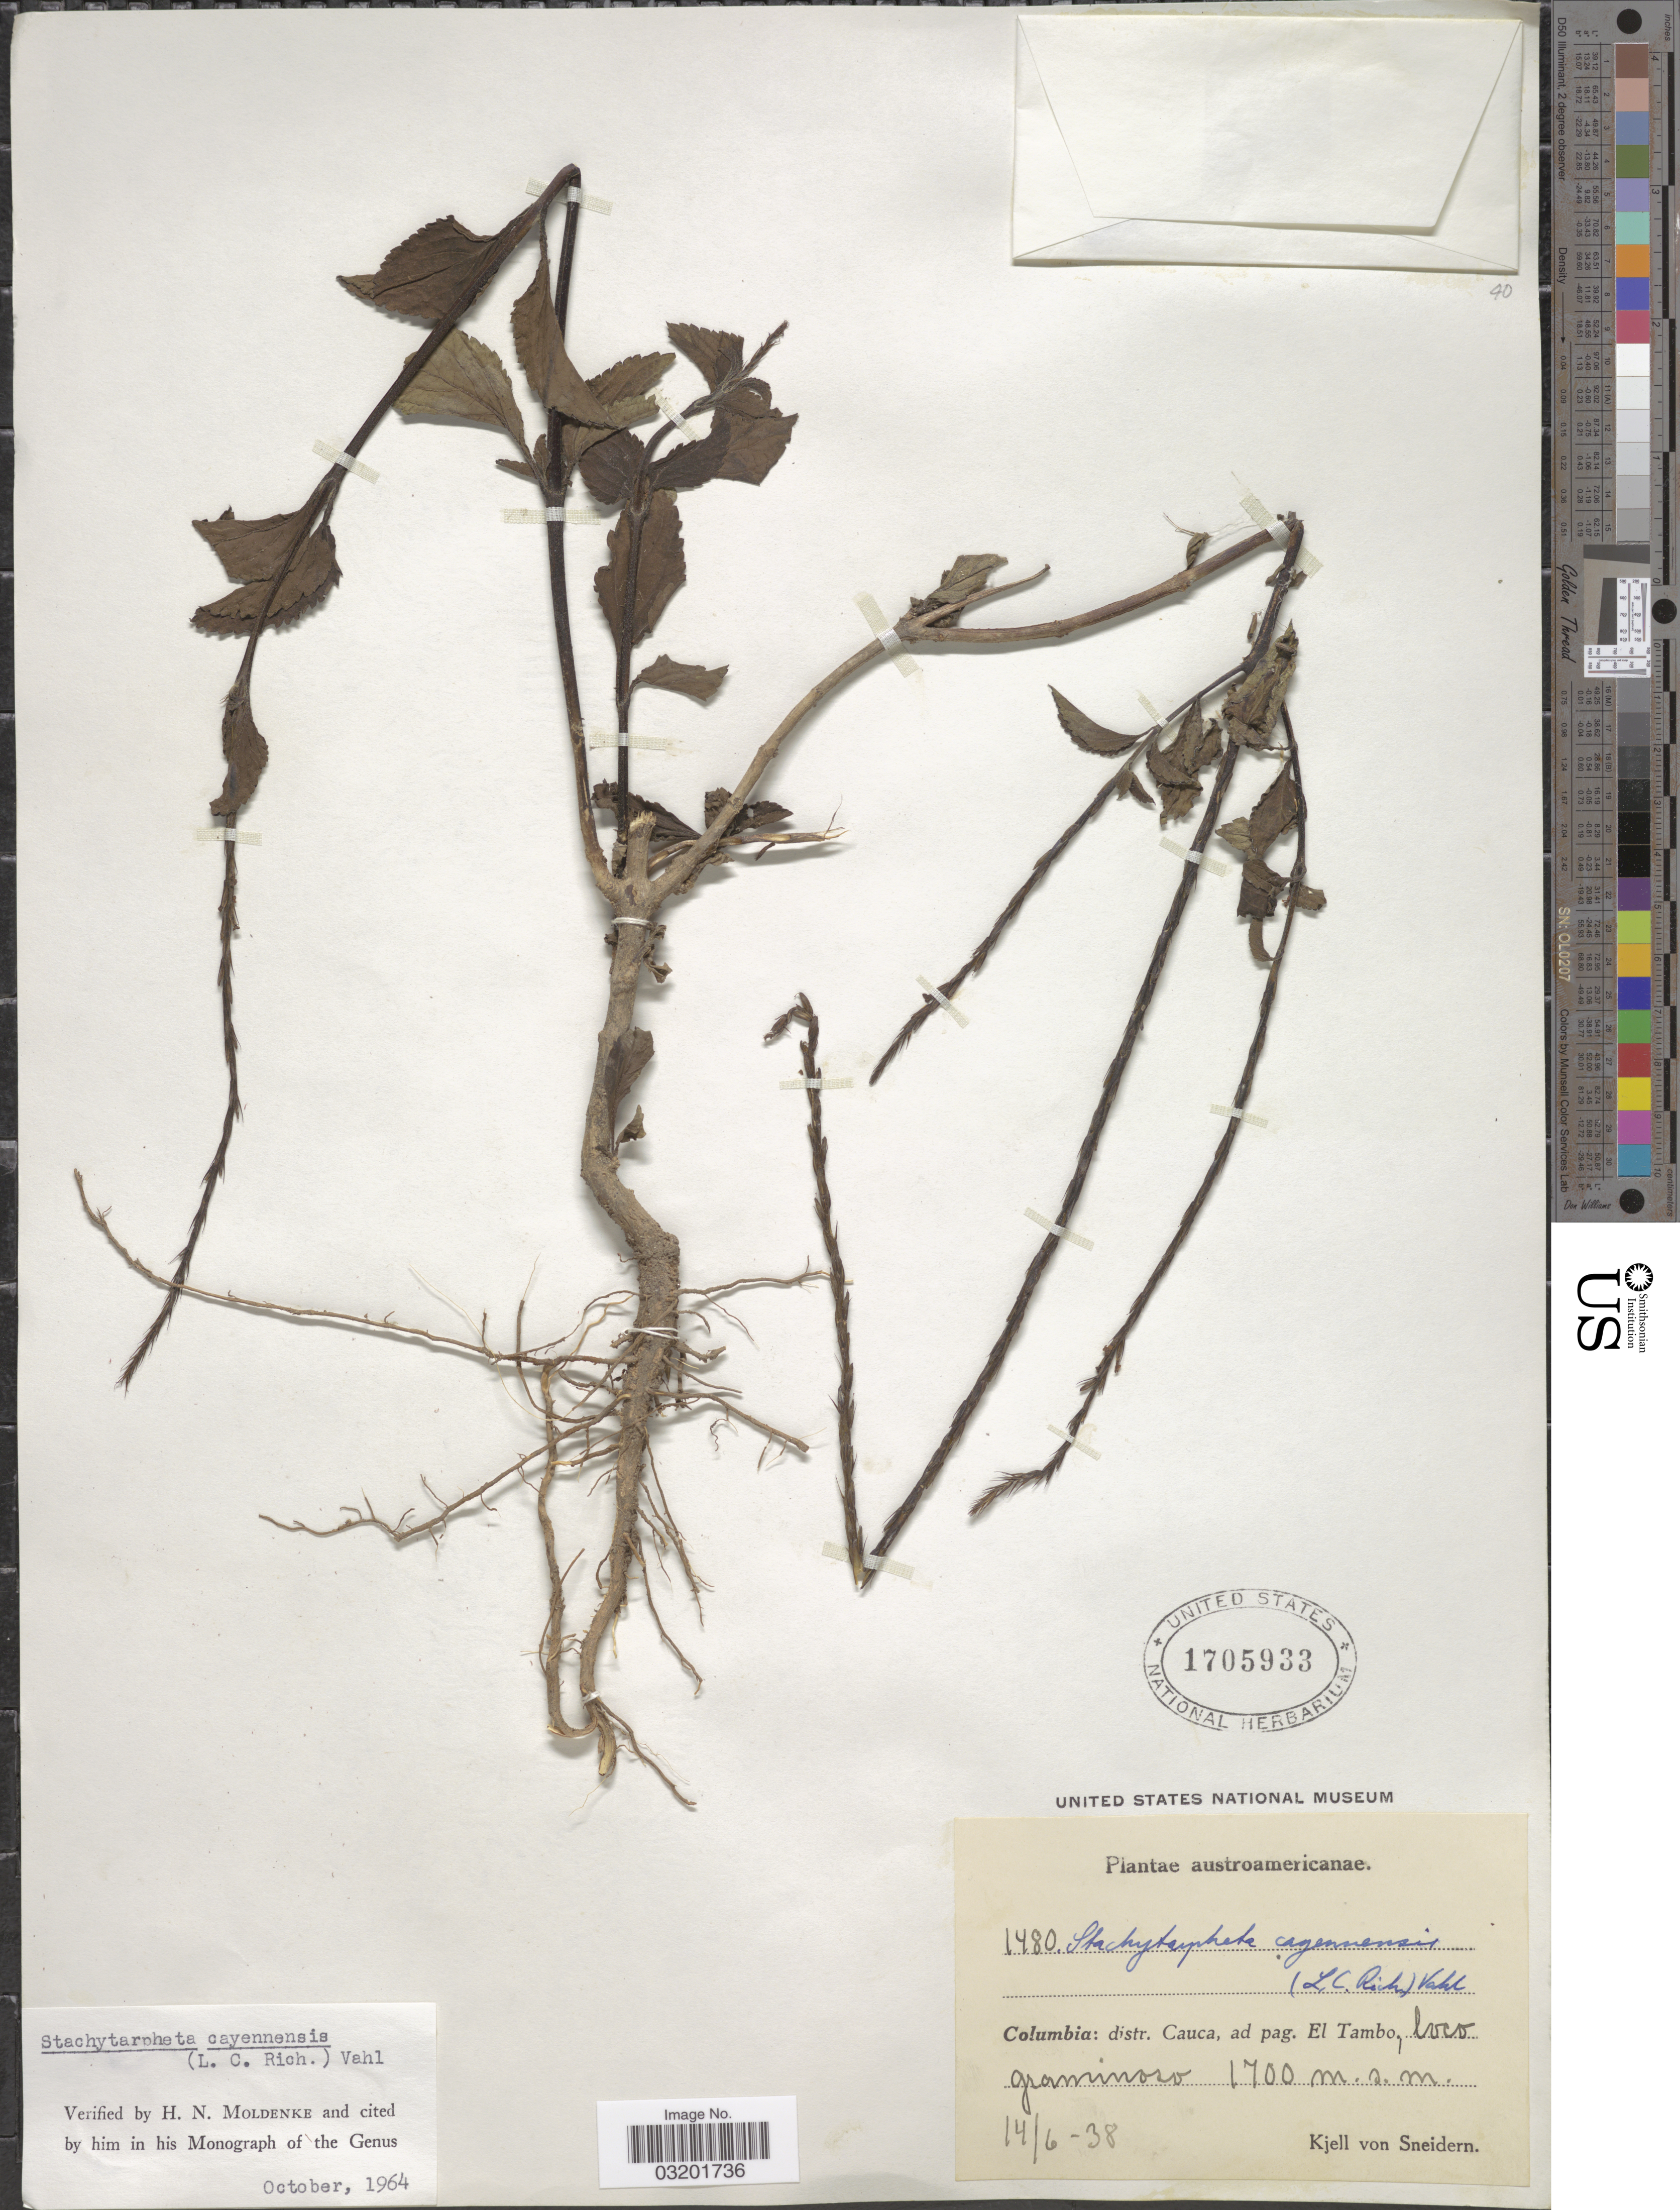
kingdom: Plantae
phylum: Tracheophyta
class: Magnoliopsida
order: Lamiales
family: Verbenaceae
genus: Stachytarpheta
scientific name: Stachytarpheta cayennensis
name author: (Rich.) Vahl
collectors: K. von Sneidern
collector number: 1480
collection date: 1938-06-14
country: Colombia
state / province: Cauca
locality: Distr. Cauca, ad pag. El Tambo, loco graminoso.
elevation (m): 1700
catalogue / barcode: US 1705933